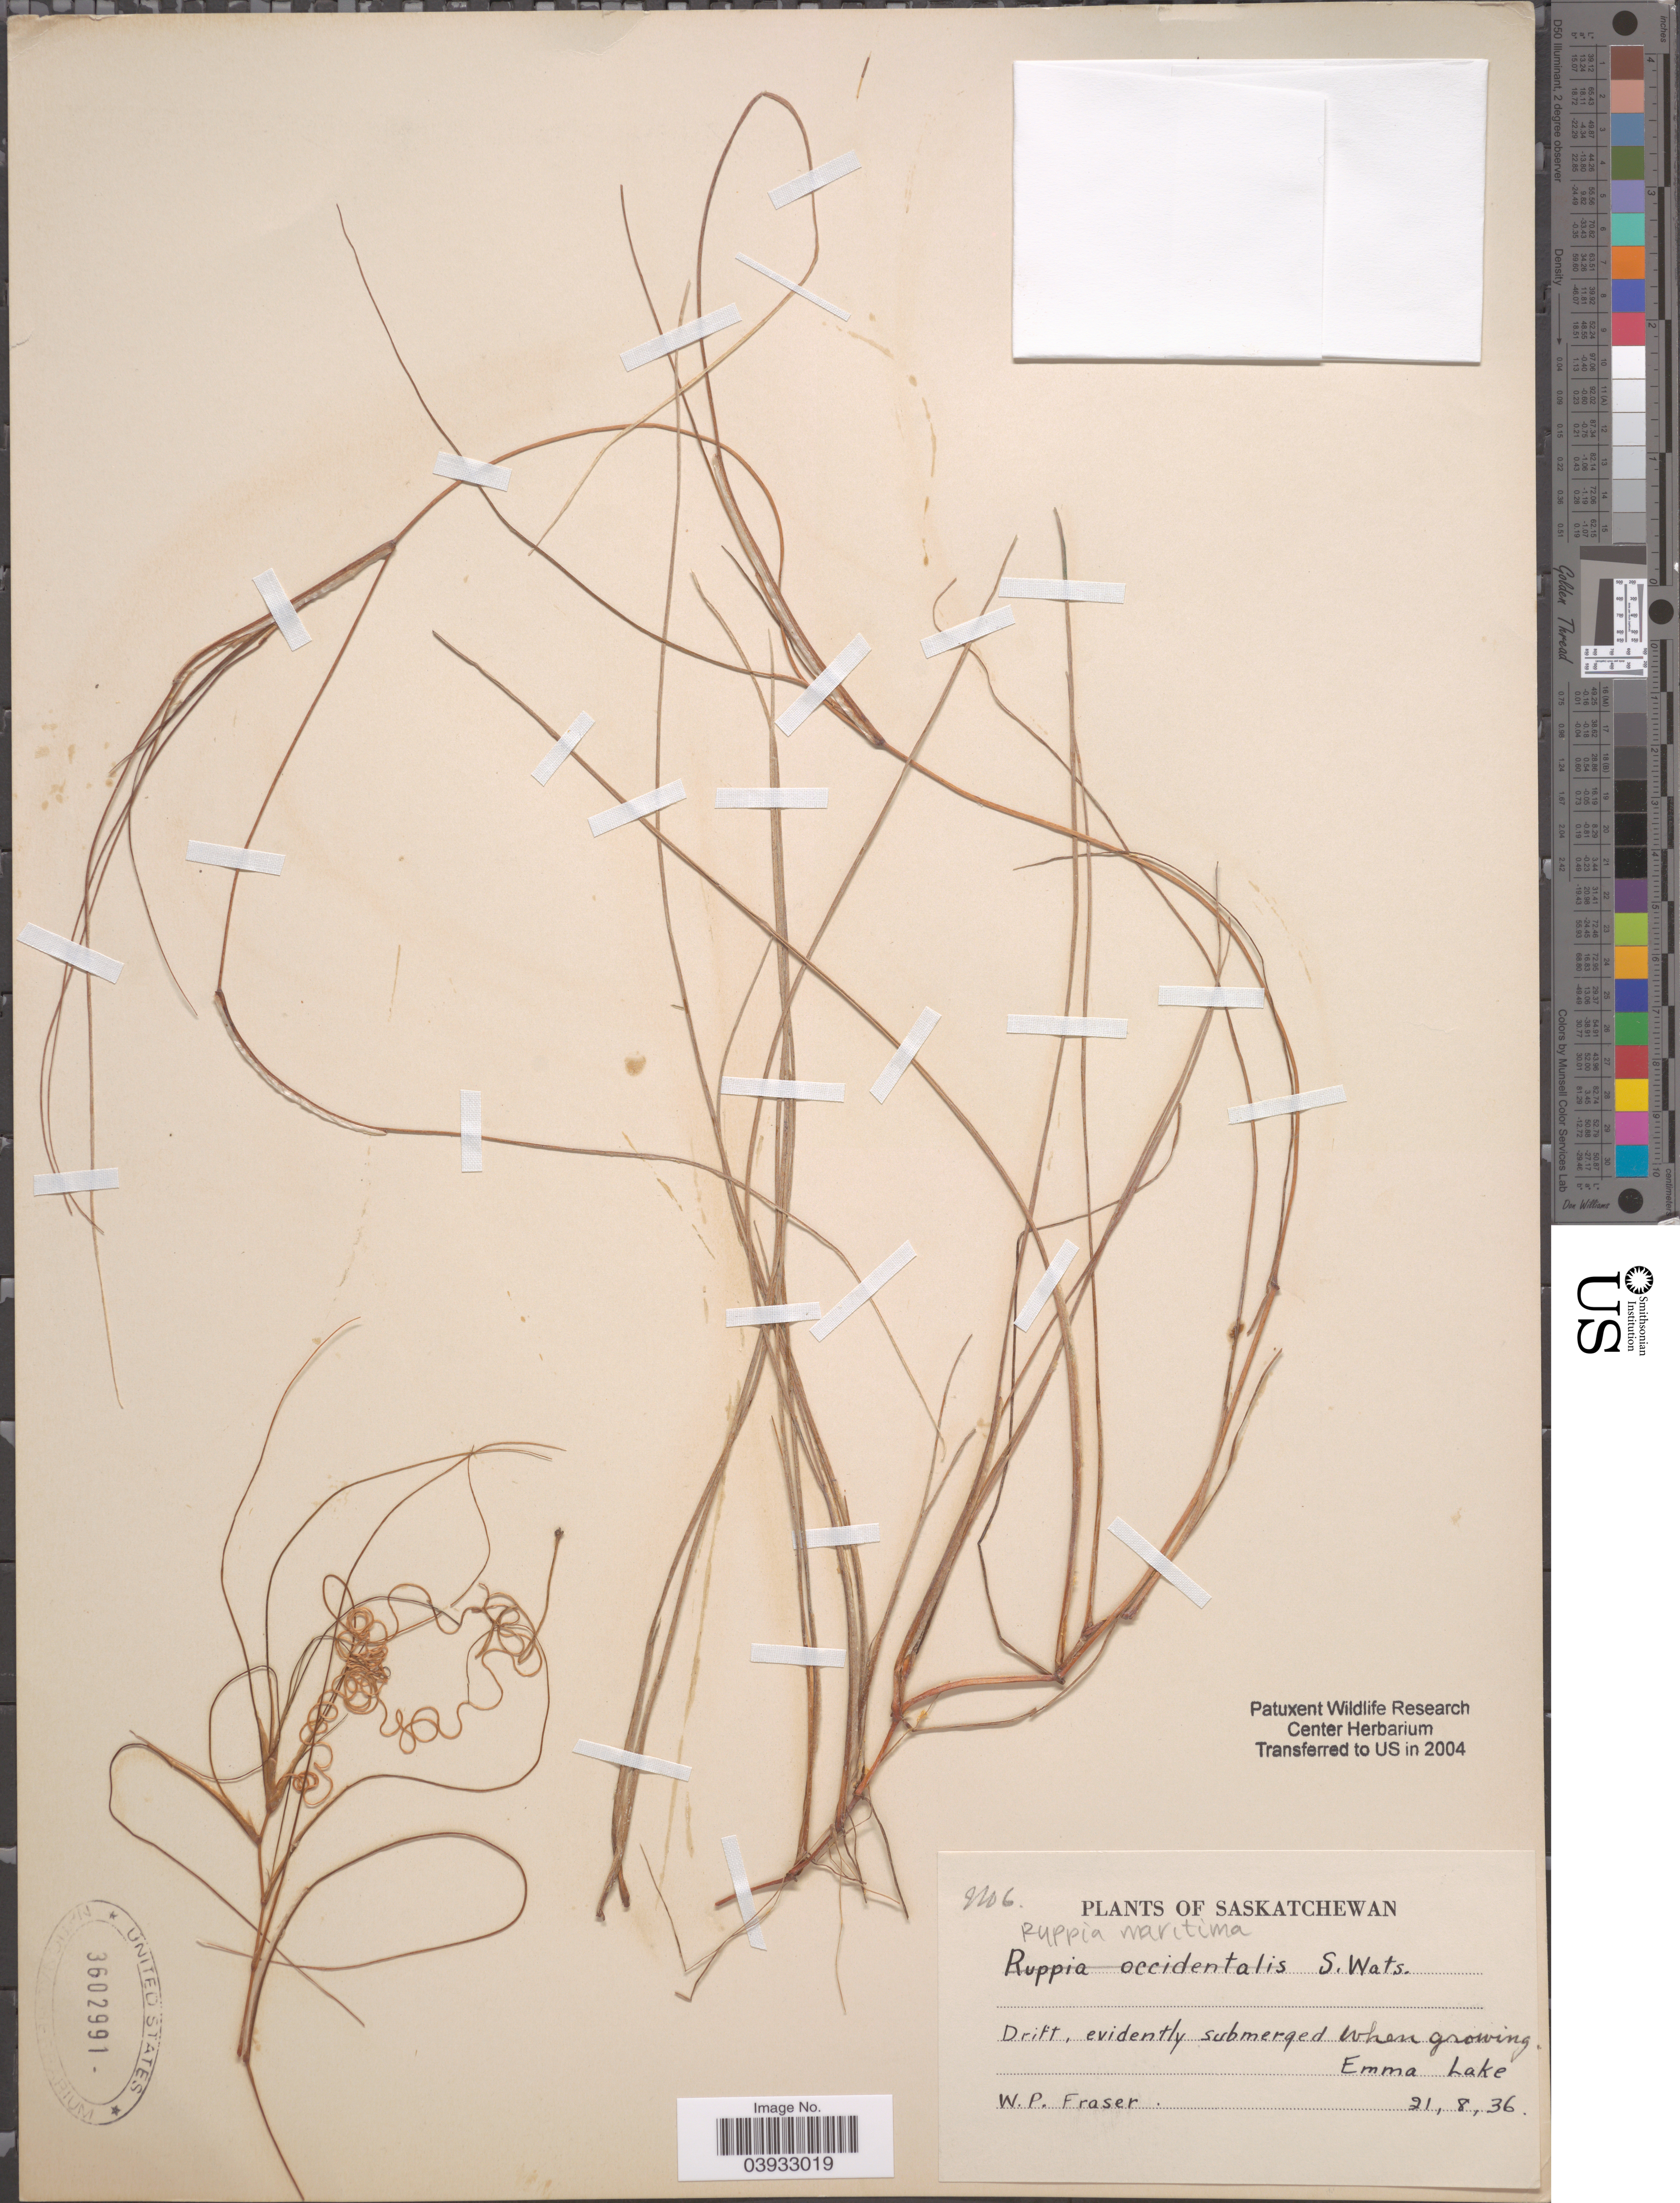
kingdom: Plantae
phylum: Tracheophyta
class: Liliopsida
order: Alismatales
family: Ruppiaceae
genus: Ruppia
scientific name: Ruppia maritima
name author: L.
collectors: W. Fraser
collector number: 9106*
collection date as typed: Transcribed d/m/y: 21/8/36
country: Canada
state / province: Saskatchewan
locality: Emma Lake.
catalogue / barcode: US 3602991